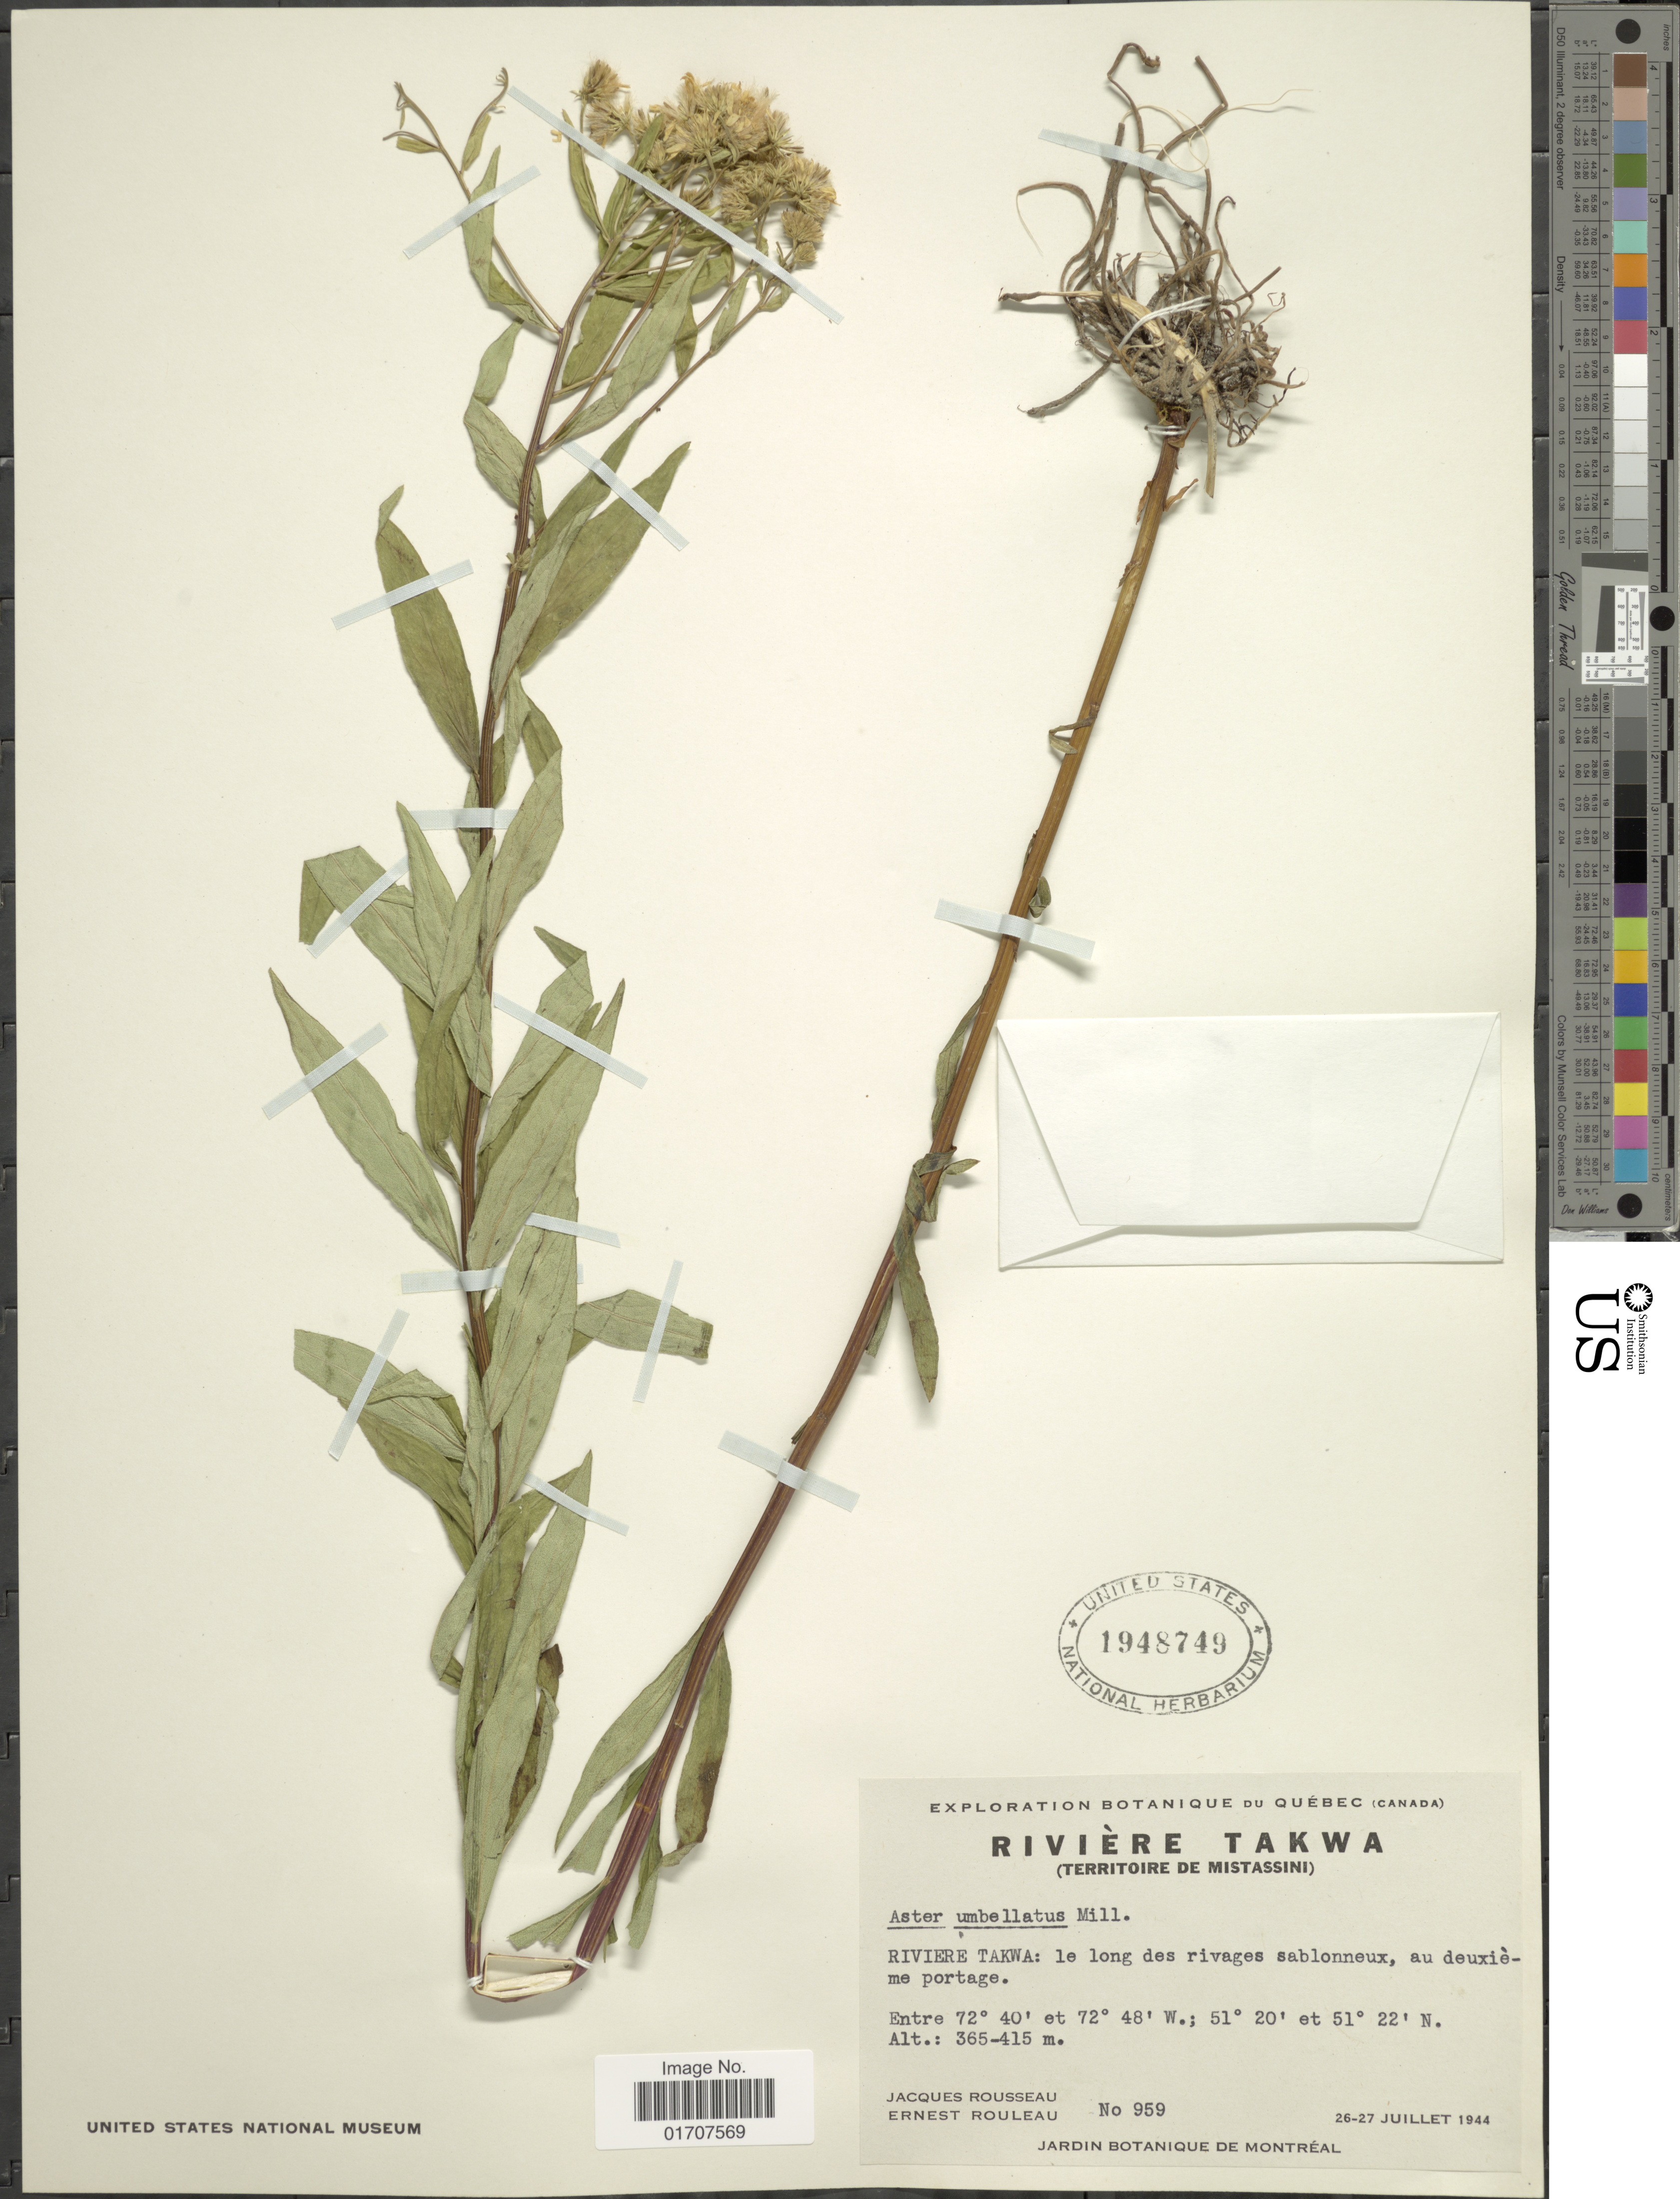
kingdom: Plantae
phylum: Tracheophyta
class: Magnoliopsida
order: Asterales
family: Asteraceae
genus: Doellingeria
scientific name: Doellingeria umbellata var. pubens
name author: (A. Gray) Britton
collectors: J. Rousseau & E. Rouleau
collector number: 959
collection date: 1944-07-26/1944-07-27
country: Canada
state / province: Quebec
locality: Riviere Takwa: le long des rivages sablonneux, au deuxieme portage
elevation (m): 365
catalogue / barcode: US 1948749